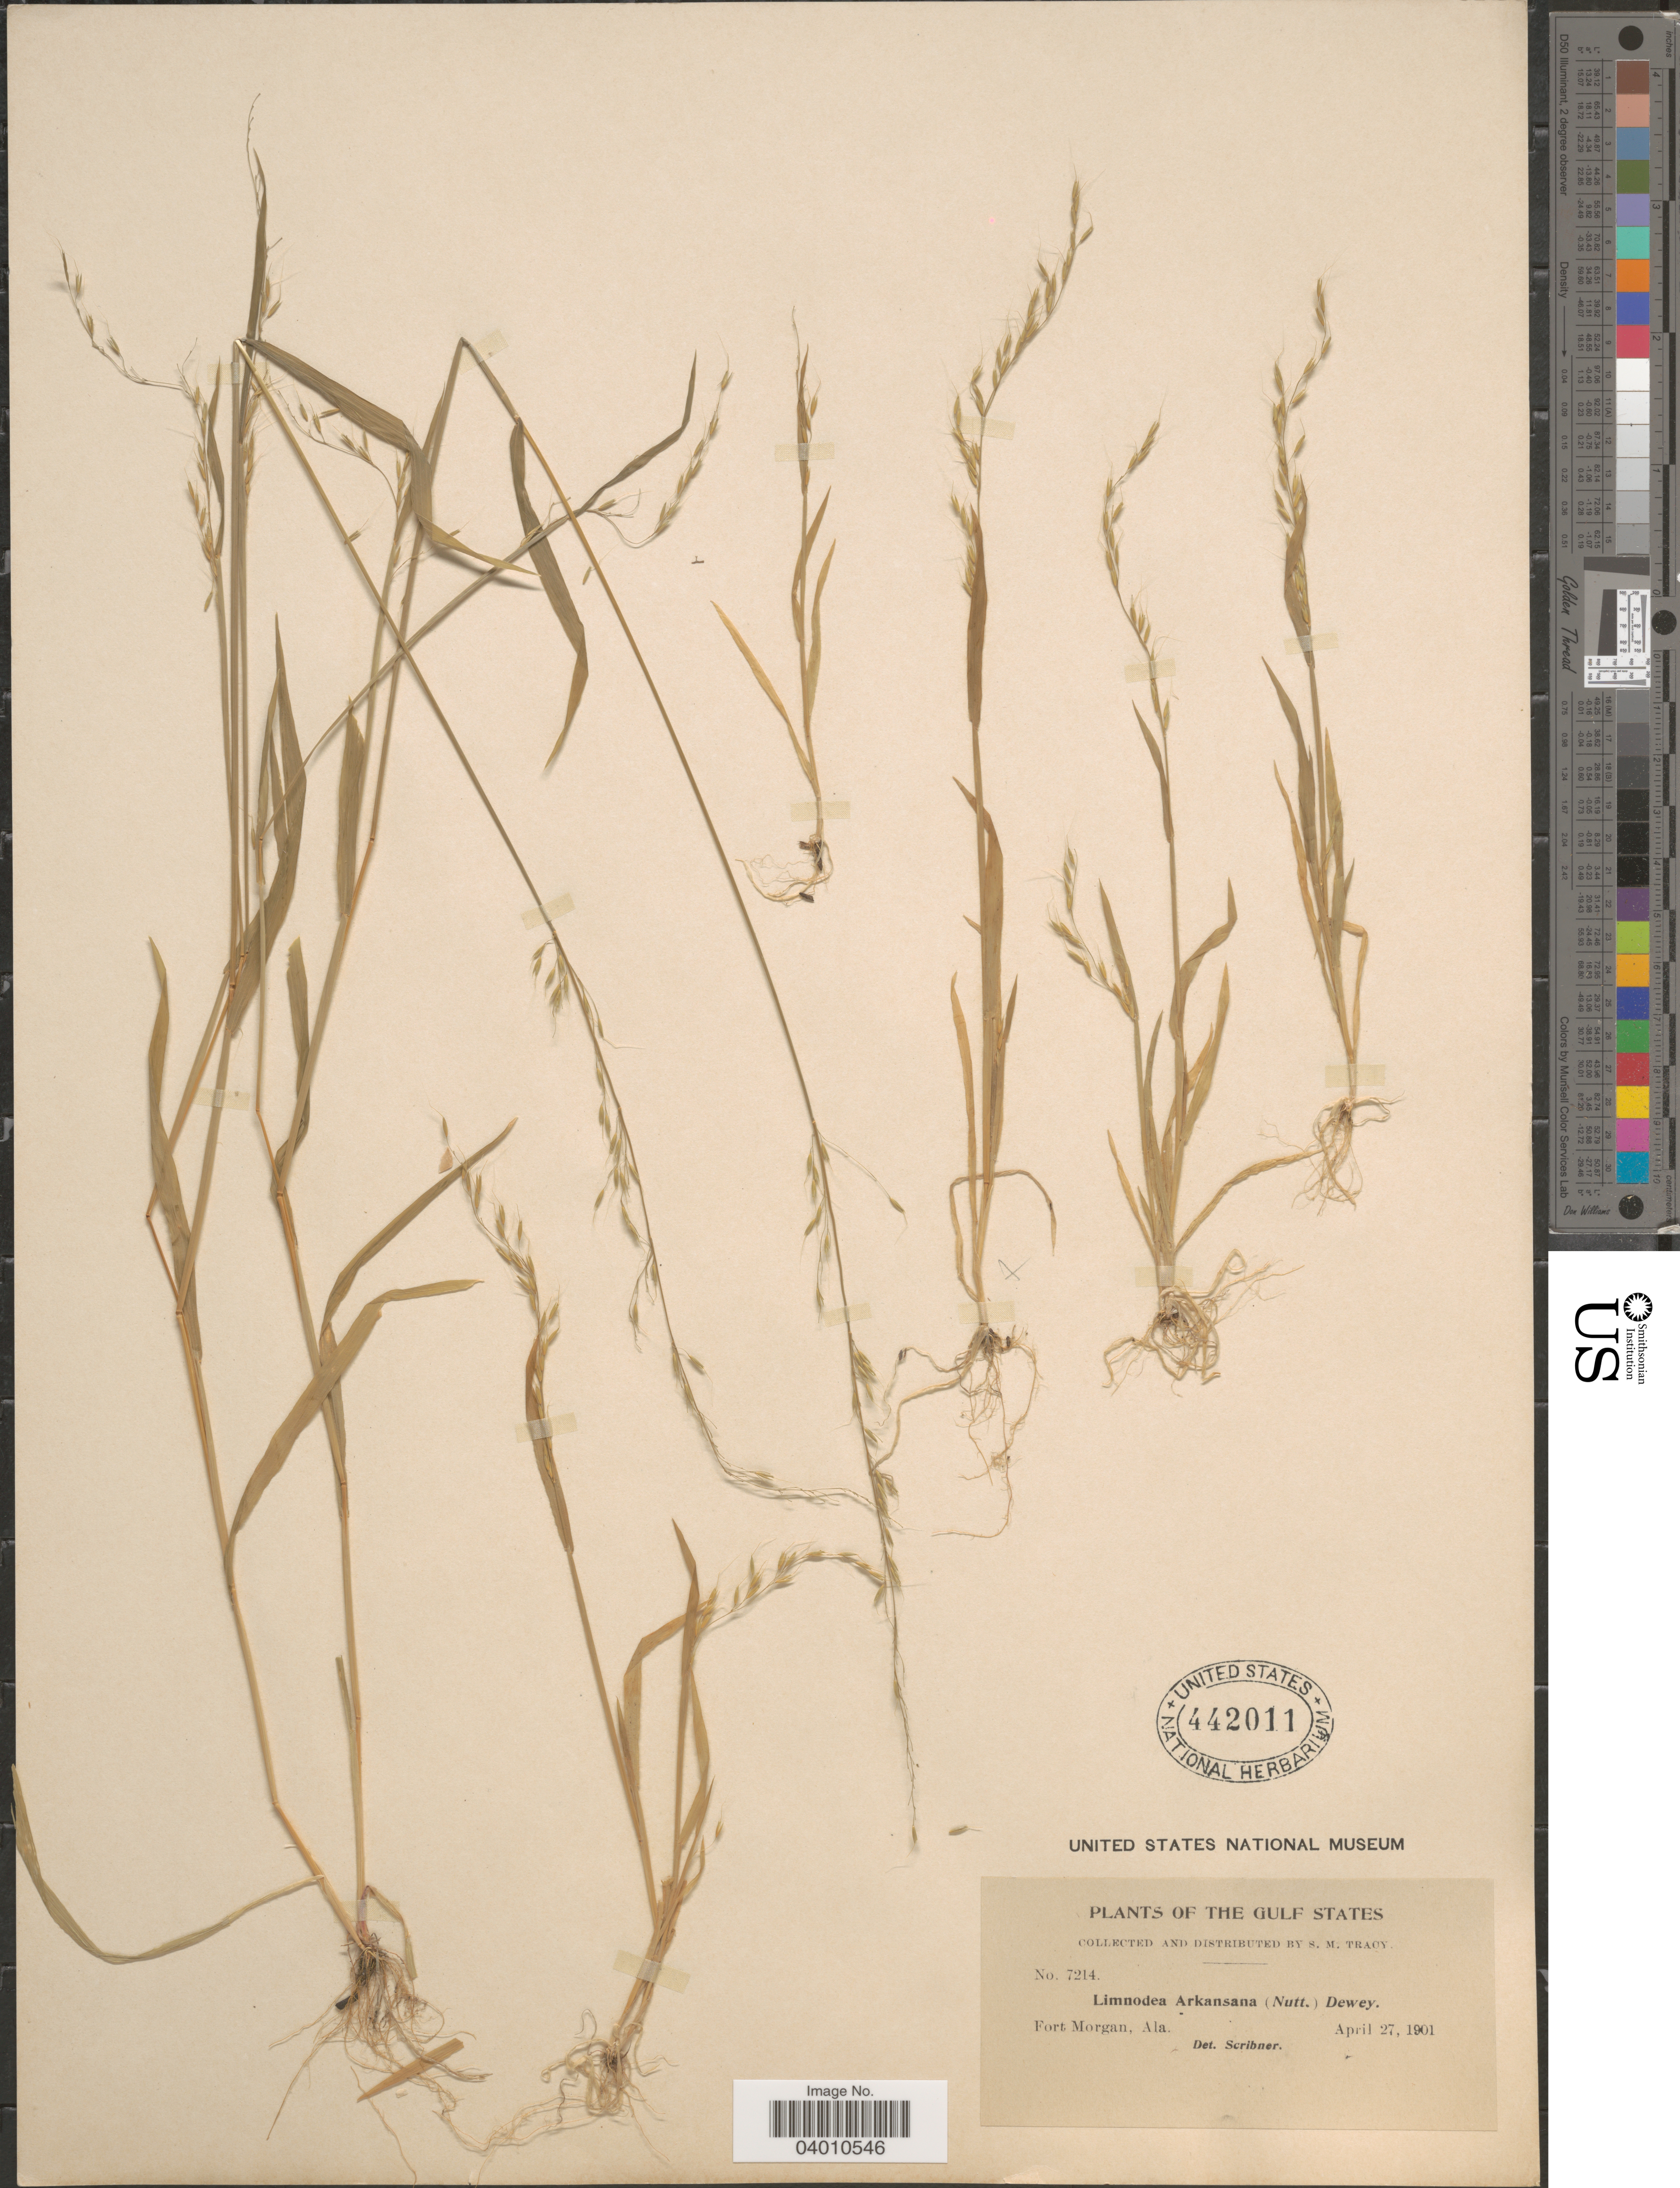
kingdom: Plantae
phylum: Tracheophyta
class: Liliopsida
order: Poales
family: Poaceae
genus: Limnodea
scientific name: Limnodea arkansana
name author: (Nutt.) L.H. Dewey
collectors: S. M. Tracy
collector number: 7214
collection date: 1901-04-27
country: United States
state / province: Alabama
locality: The Gulf States. Fort Morgan.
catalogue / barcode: US 442011